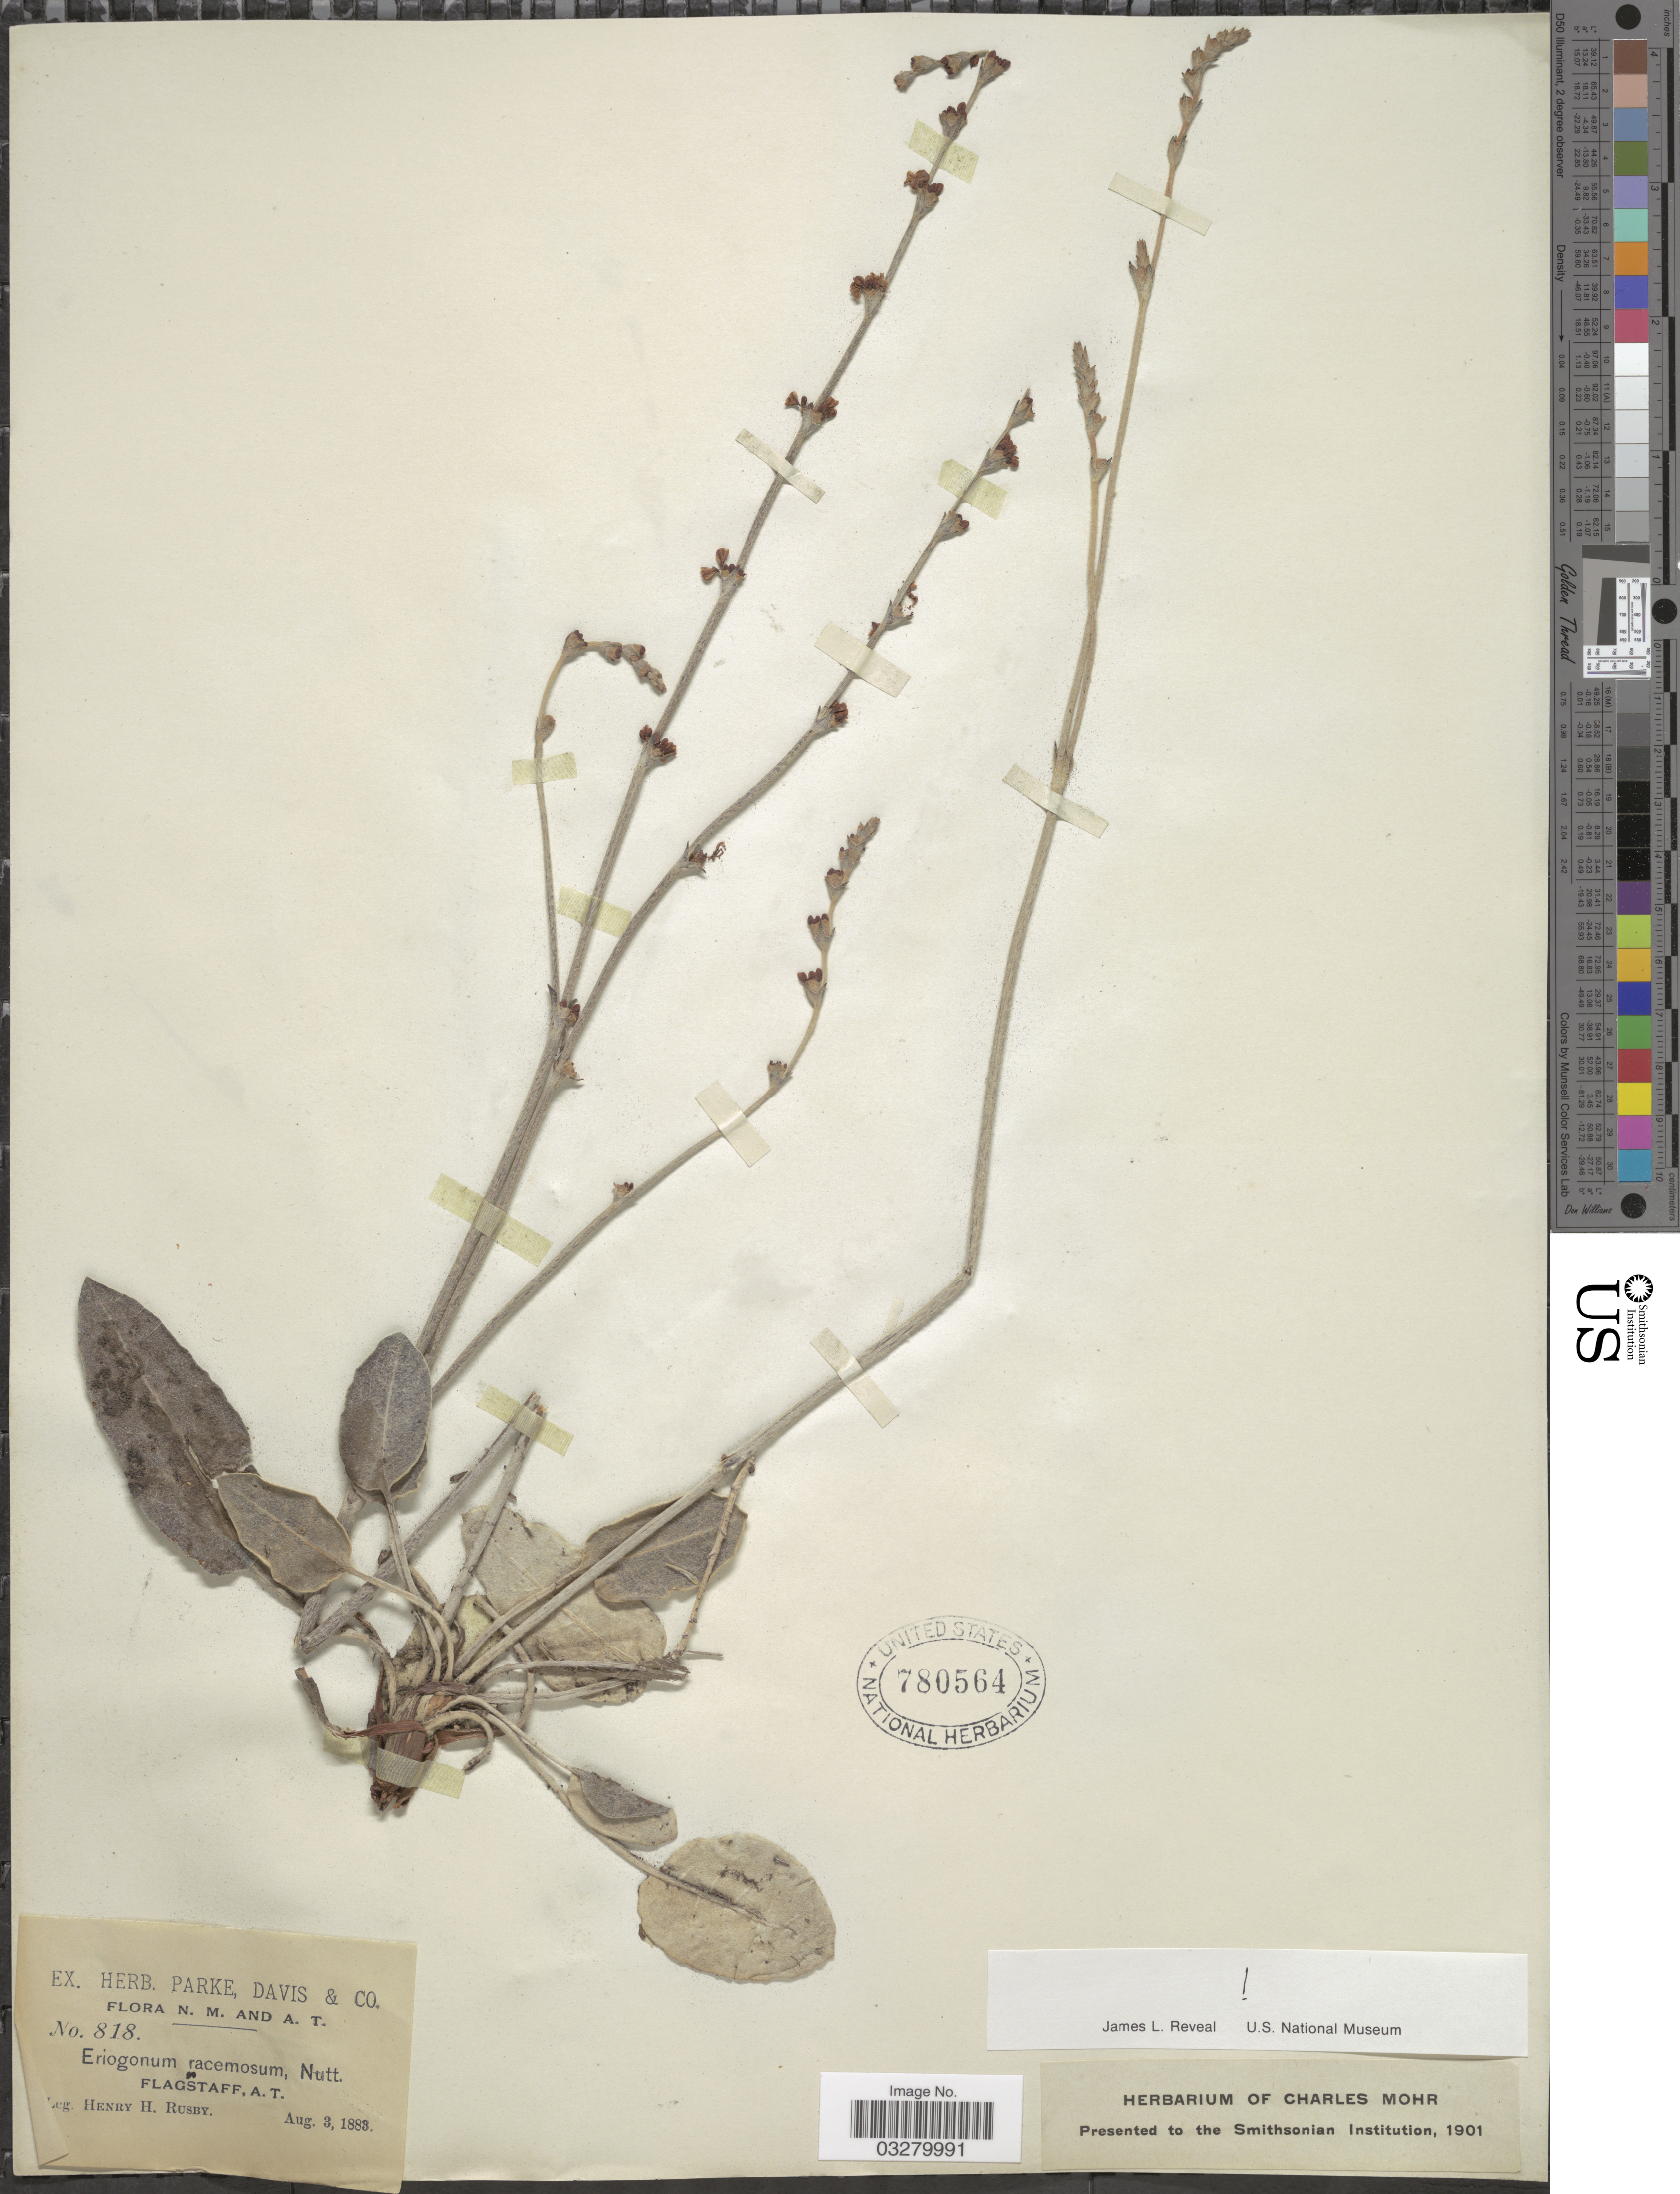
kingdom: Plantae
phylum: Tracheophyta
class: Magnoliopsida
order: Caryophyllales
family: Polygonaceae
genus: Eriogonum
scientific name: Eriogonum racemosum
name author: Nutt.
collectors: H. H. Rusby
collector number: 818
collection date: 1883-08-03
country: United States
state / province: Arizona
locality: Flagstaff, A. T.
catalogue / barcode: US 780564